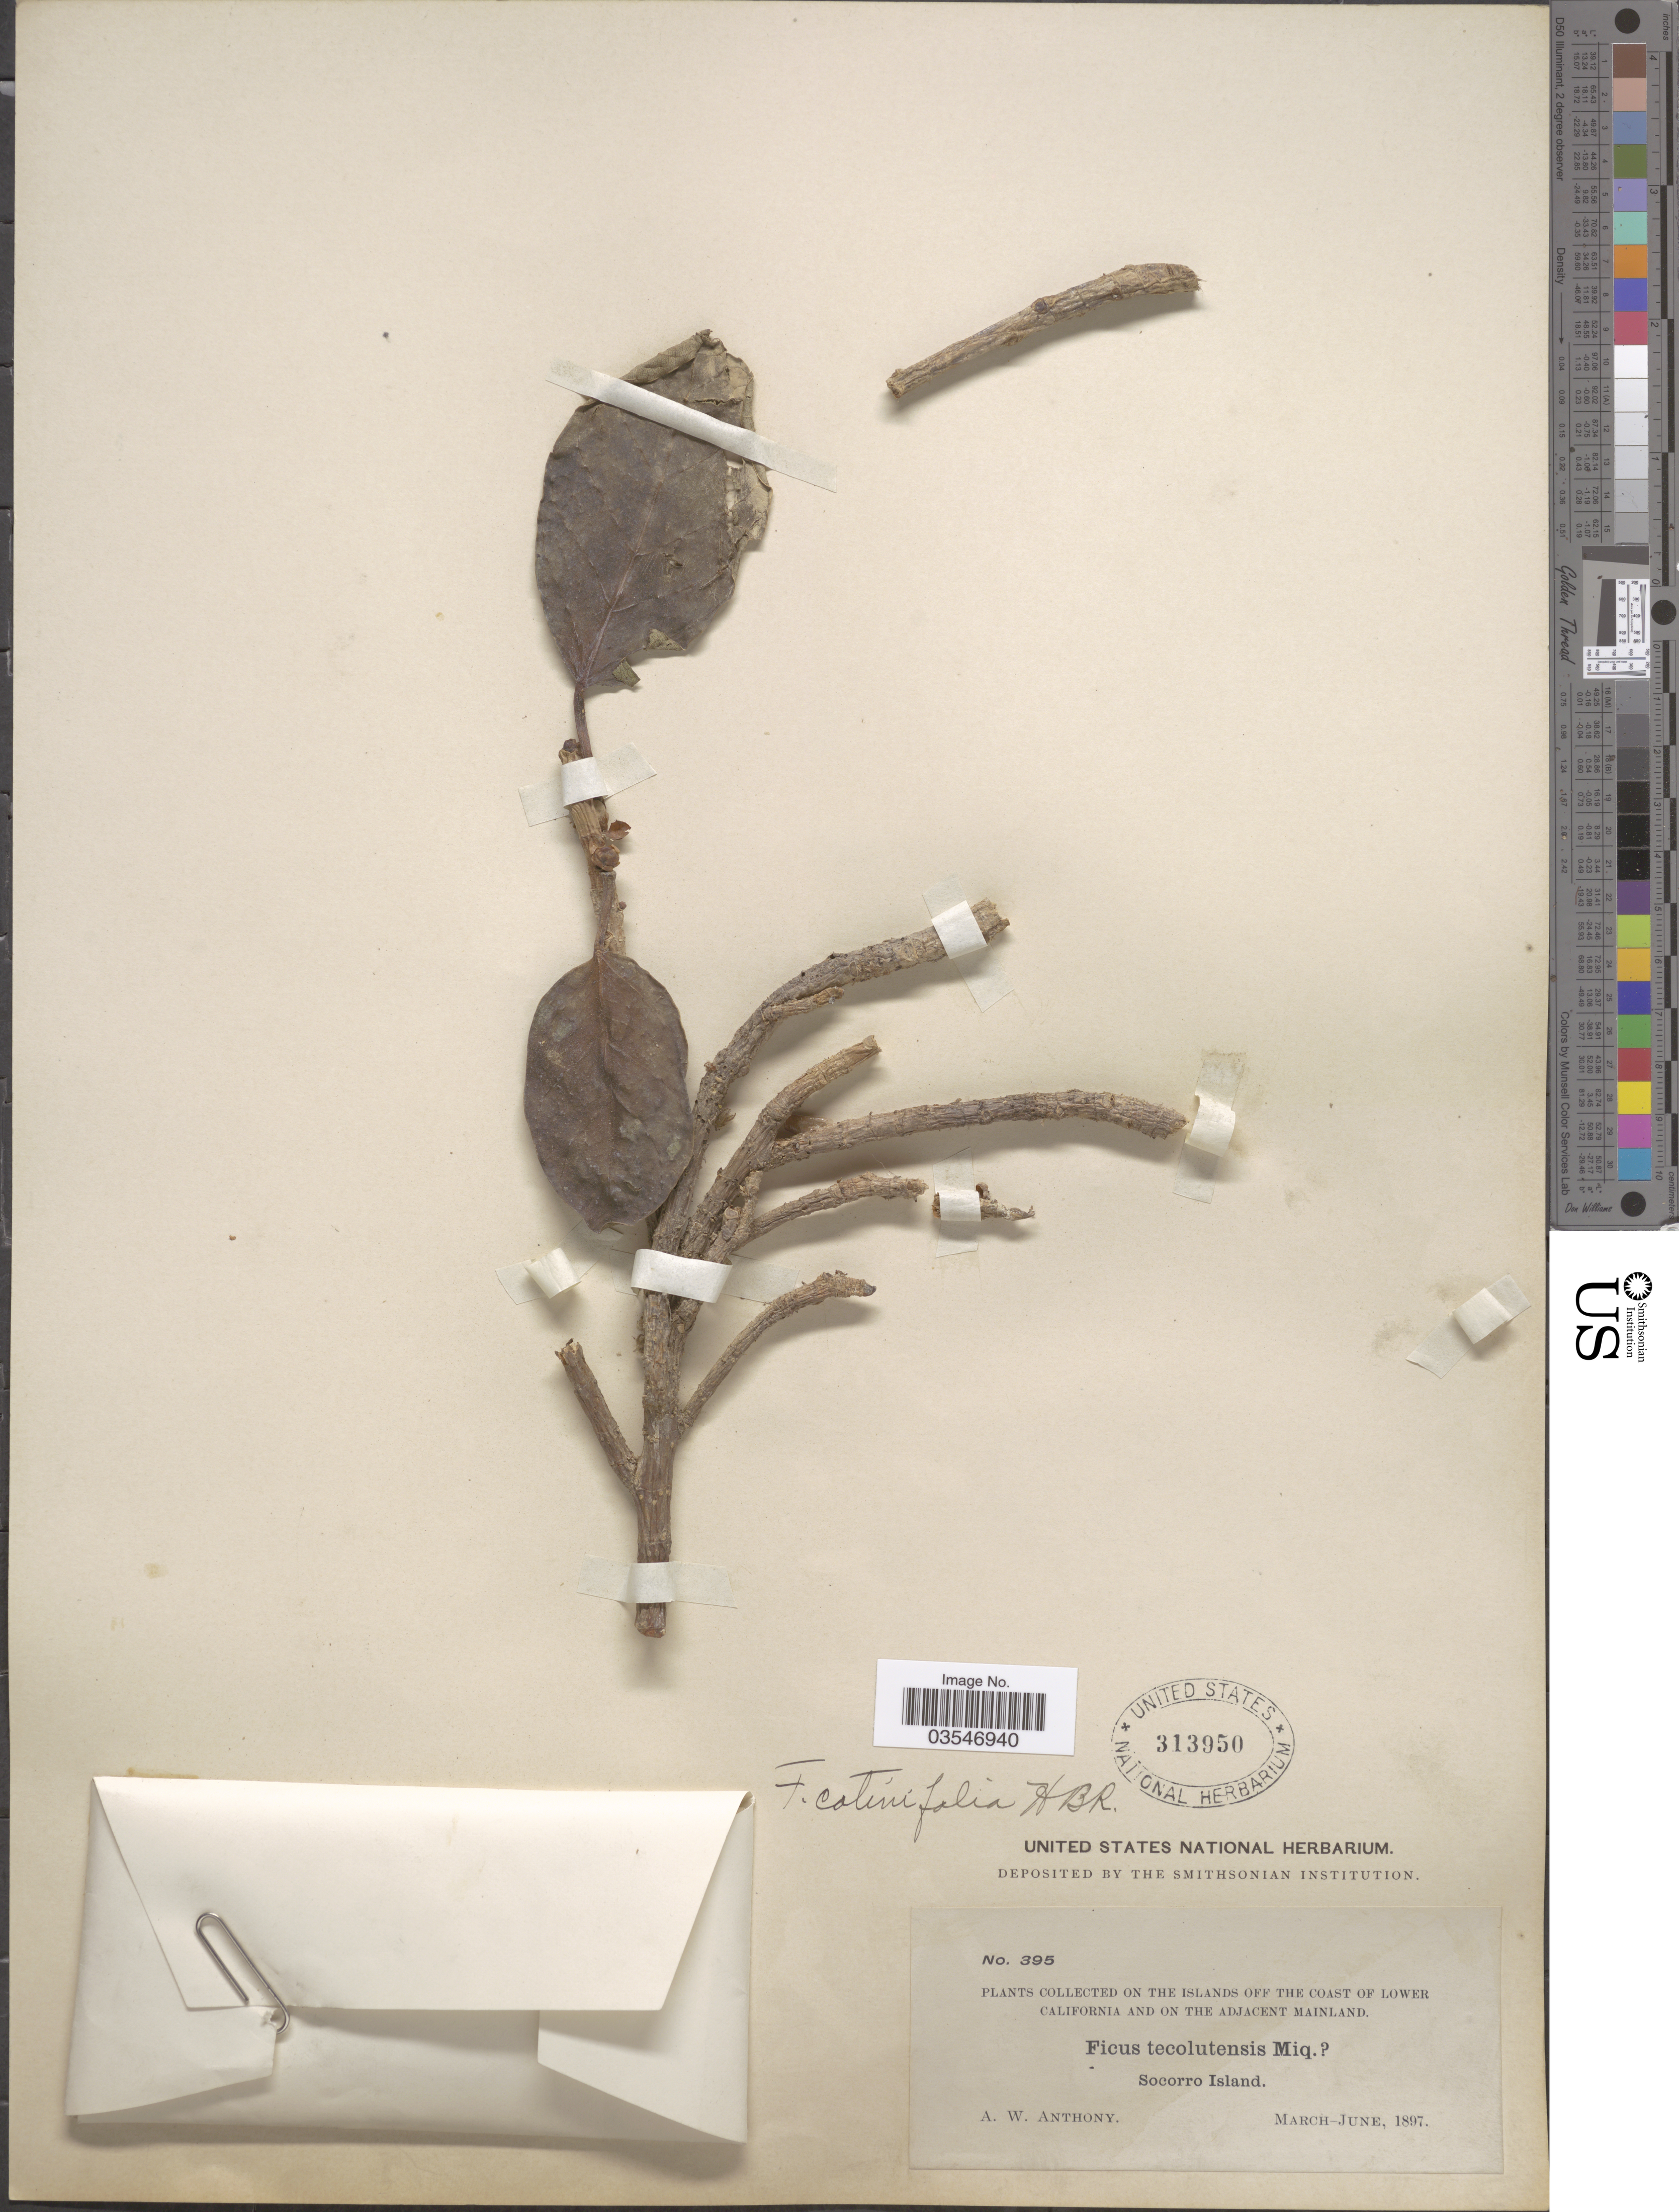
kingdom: Plantae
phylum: Tracheophyta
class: Magnoliopsida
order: Rosales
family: Moraceae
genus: Ficus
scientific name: Ficus cotinifolia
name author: Kunth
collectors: A. W. Anthony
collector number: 395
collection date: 1897-03/1897-06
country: Mexico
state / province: Colima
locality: On the Islands off the coast of Lower California and on the Adjacent Mainland. Socorro Island.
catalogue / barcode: US 313950